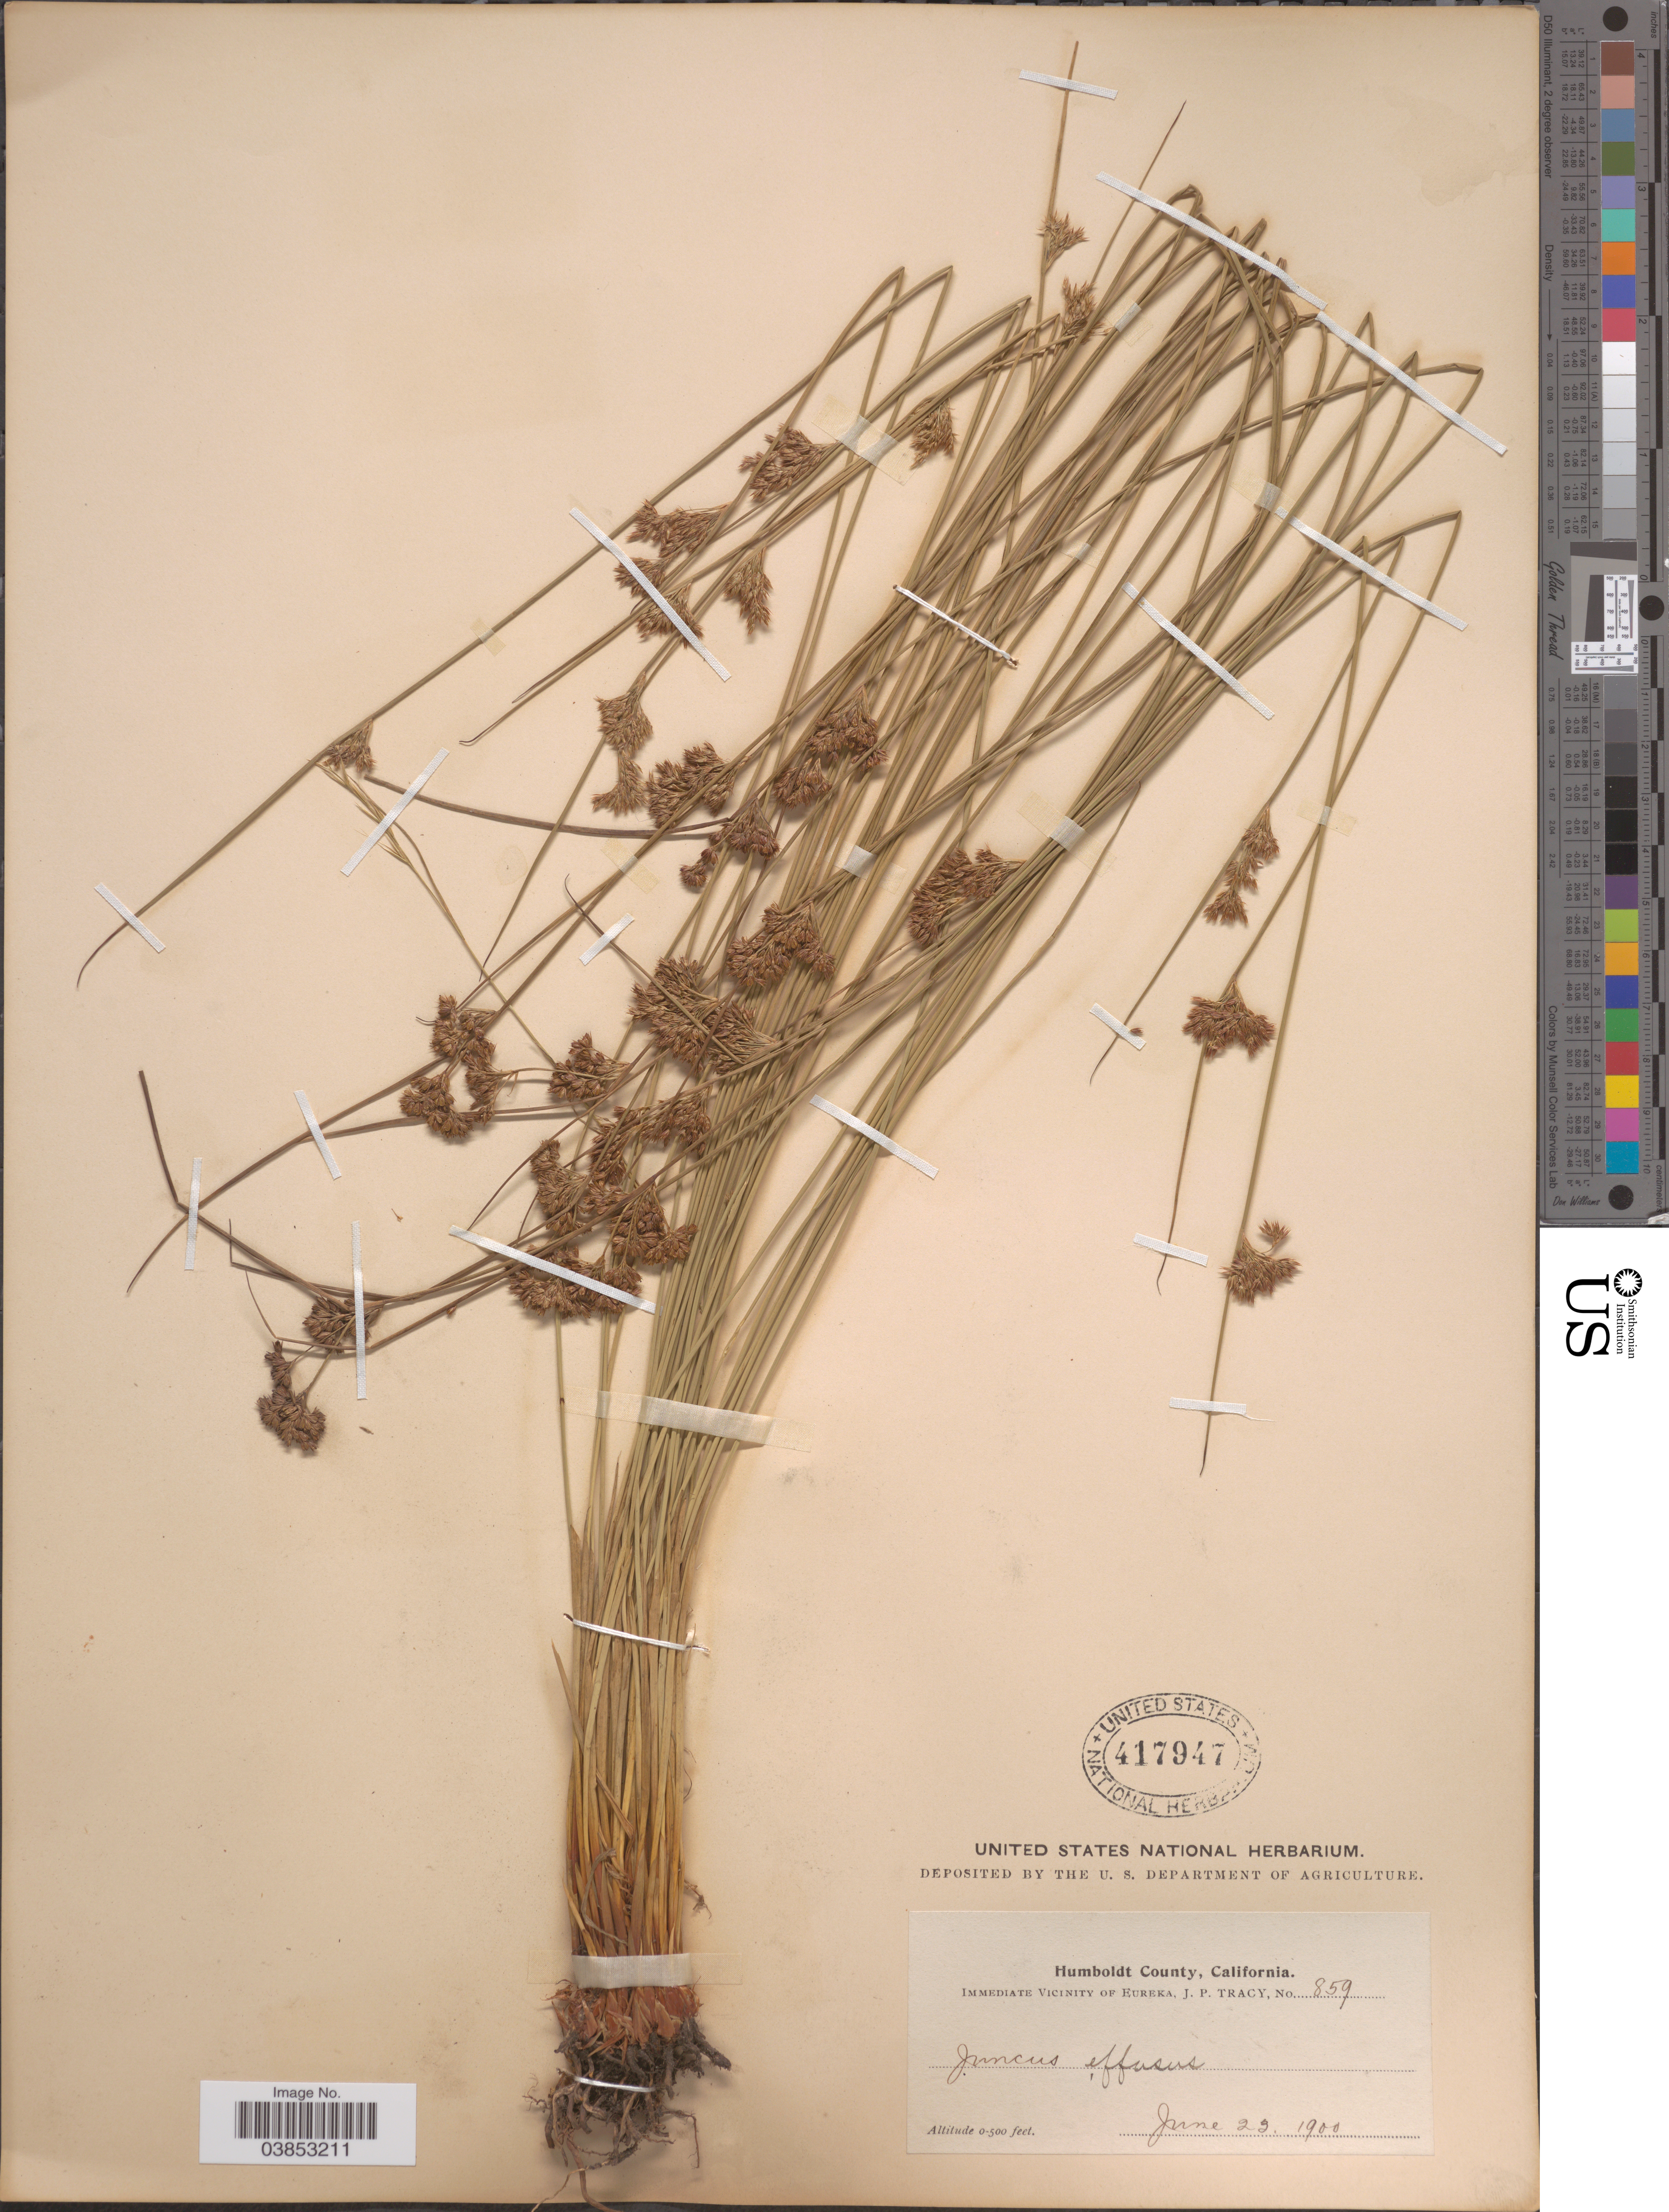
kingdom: Plantae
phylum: Tracheophyta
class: Liliopsida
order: Poales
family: Juncaceae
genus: Juncus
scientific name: Juncus effusus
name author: L.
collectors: J. Tracy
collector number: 859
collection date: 1900-06-23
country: United States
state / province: California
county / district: Humboldt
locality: Humboldt County, Immediate Vicinity of Eureka.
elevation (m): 0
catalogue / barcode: US 417947